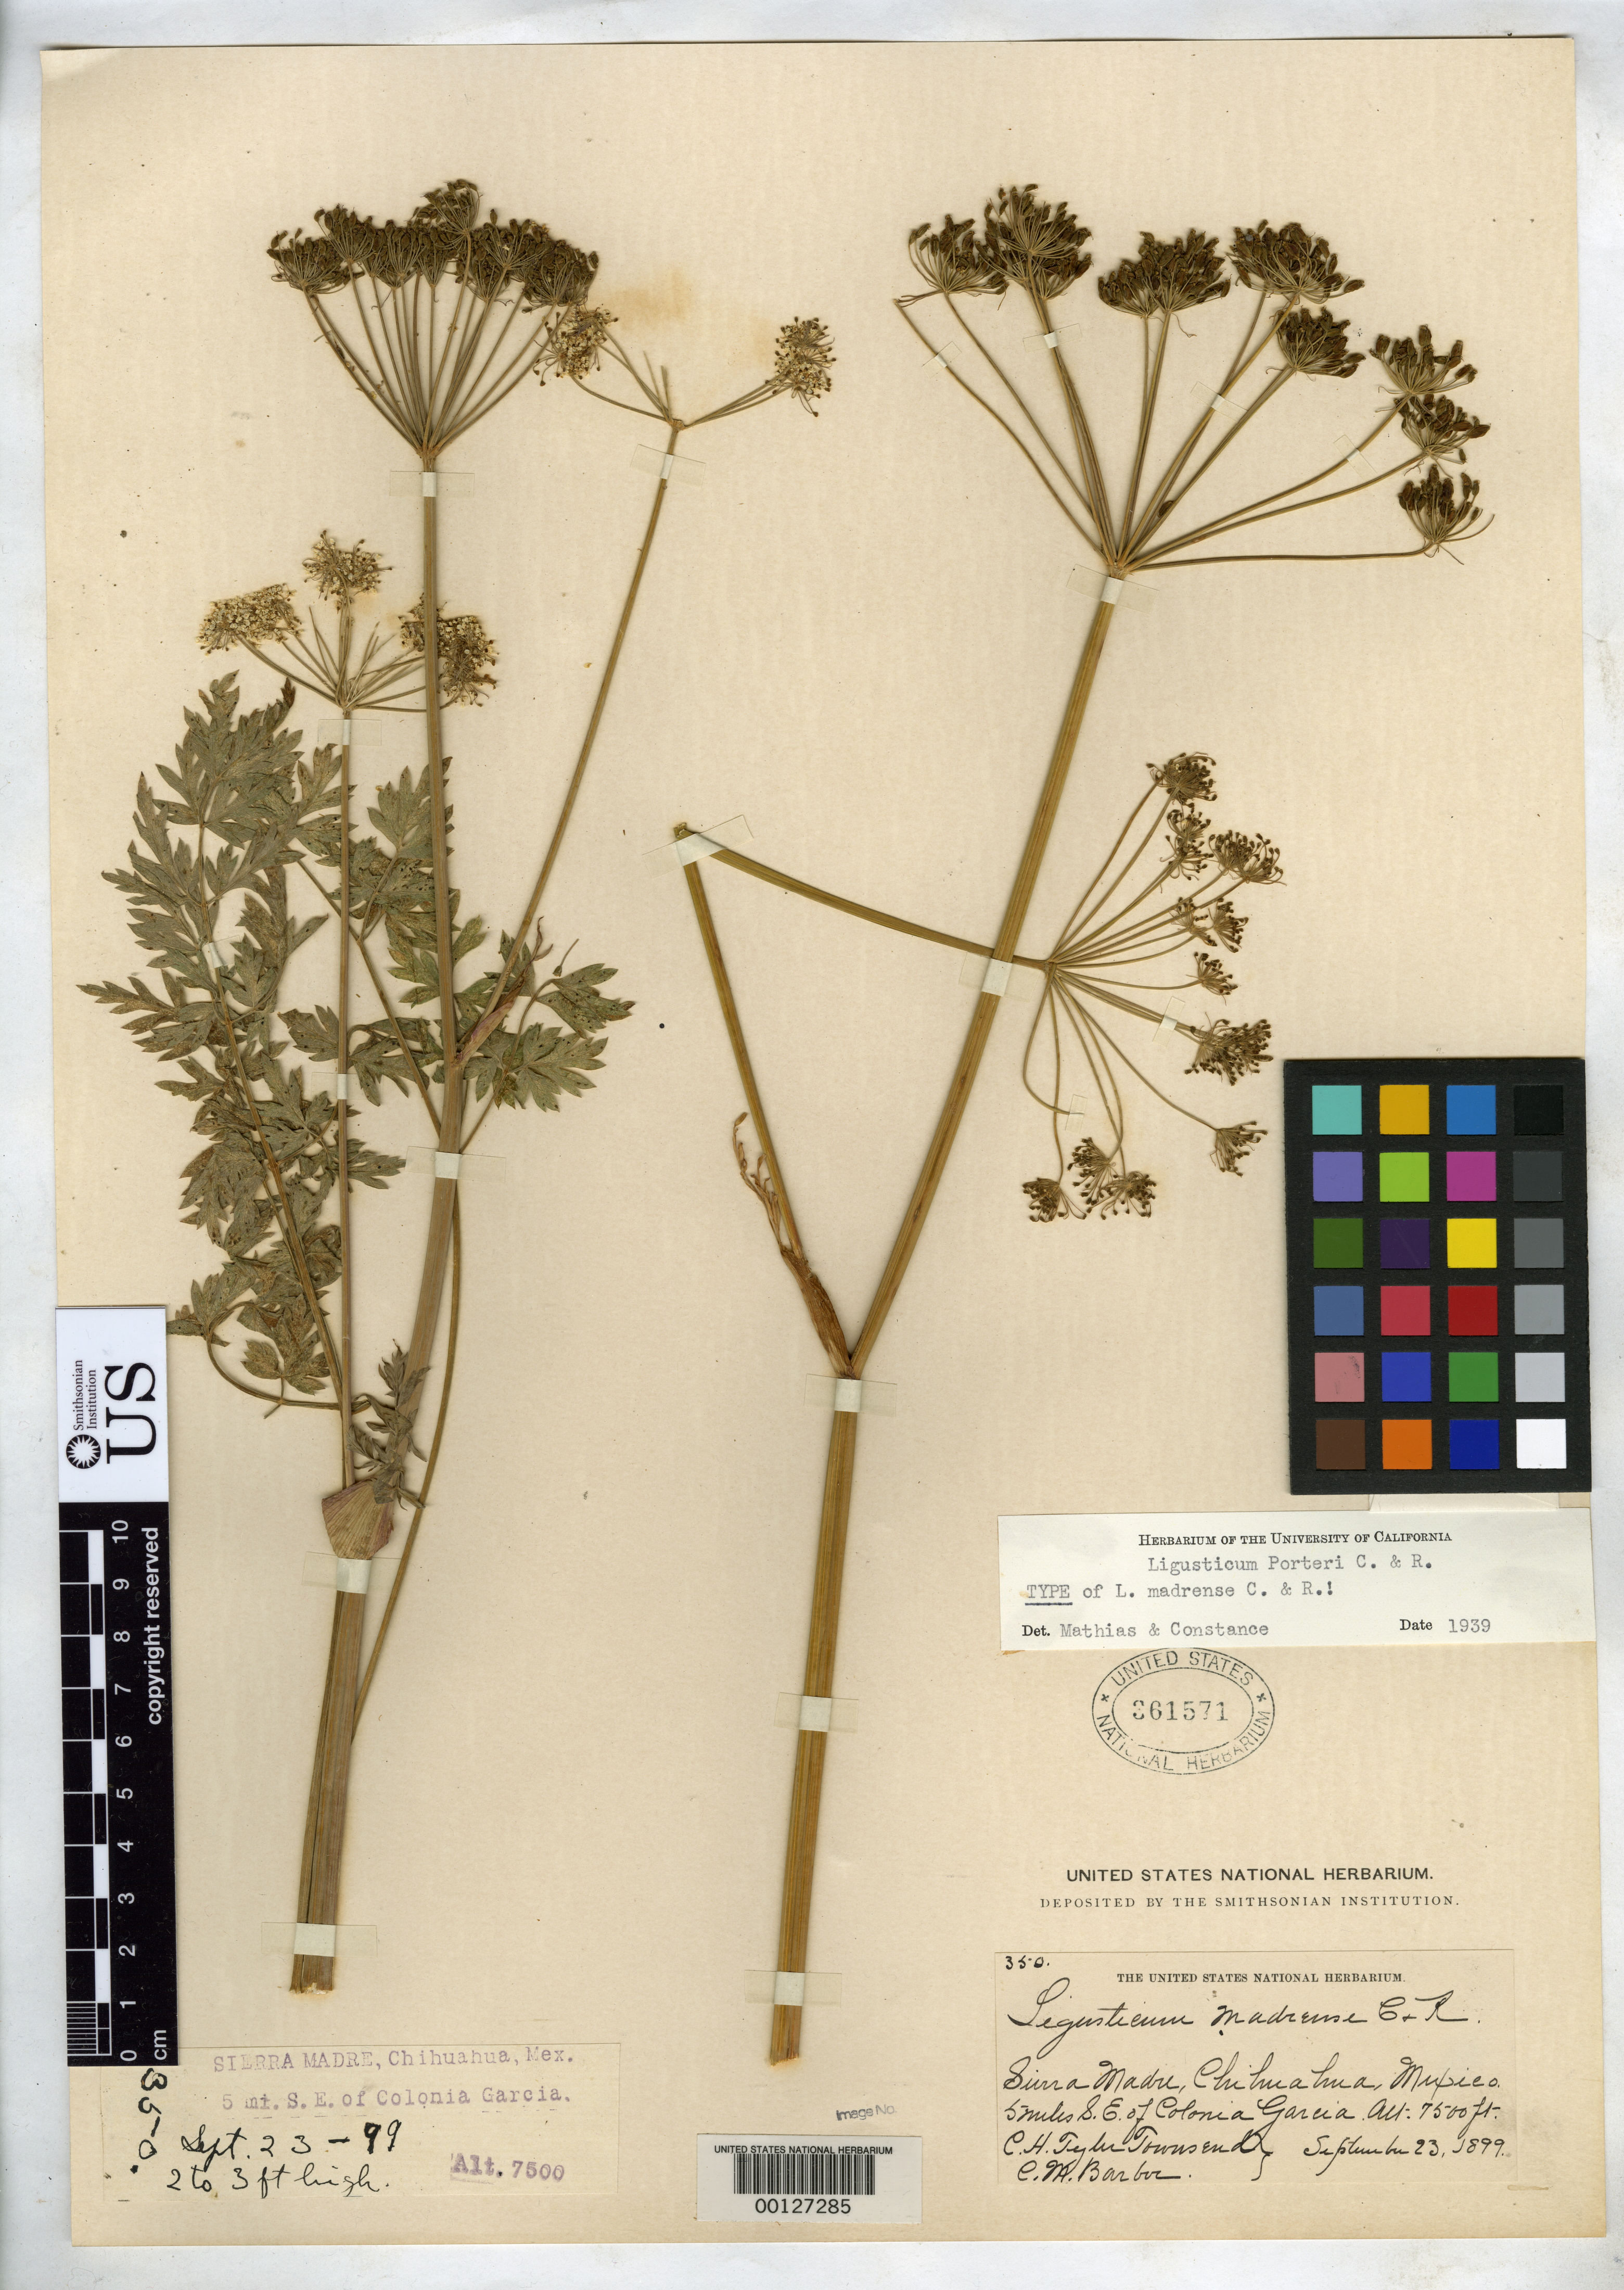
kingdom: Plantae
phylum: Tracheophyta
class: Magnoliopsida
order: Apiales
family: Apiaceae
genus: Ligusticum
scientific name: Ligusticum madrense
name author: Rose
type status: Holotype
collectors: C. H. T. Townsend & C. Barber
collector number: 350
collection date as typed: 23 Sep 1899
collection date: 1899-09-23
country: Mexico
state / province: Chihuahua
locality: Sierra Madre, 5 mi SE of Colonia Garcia.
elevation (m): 2286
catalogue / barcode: US 361571